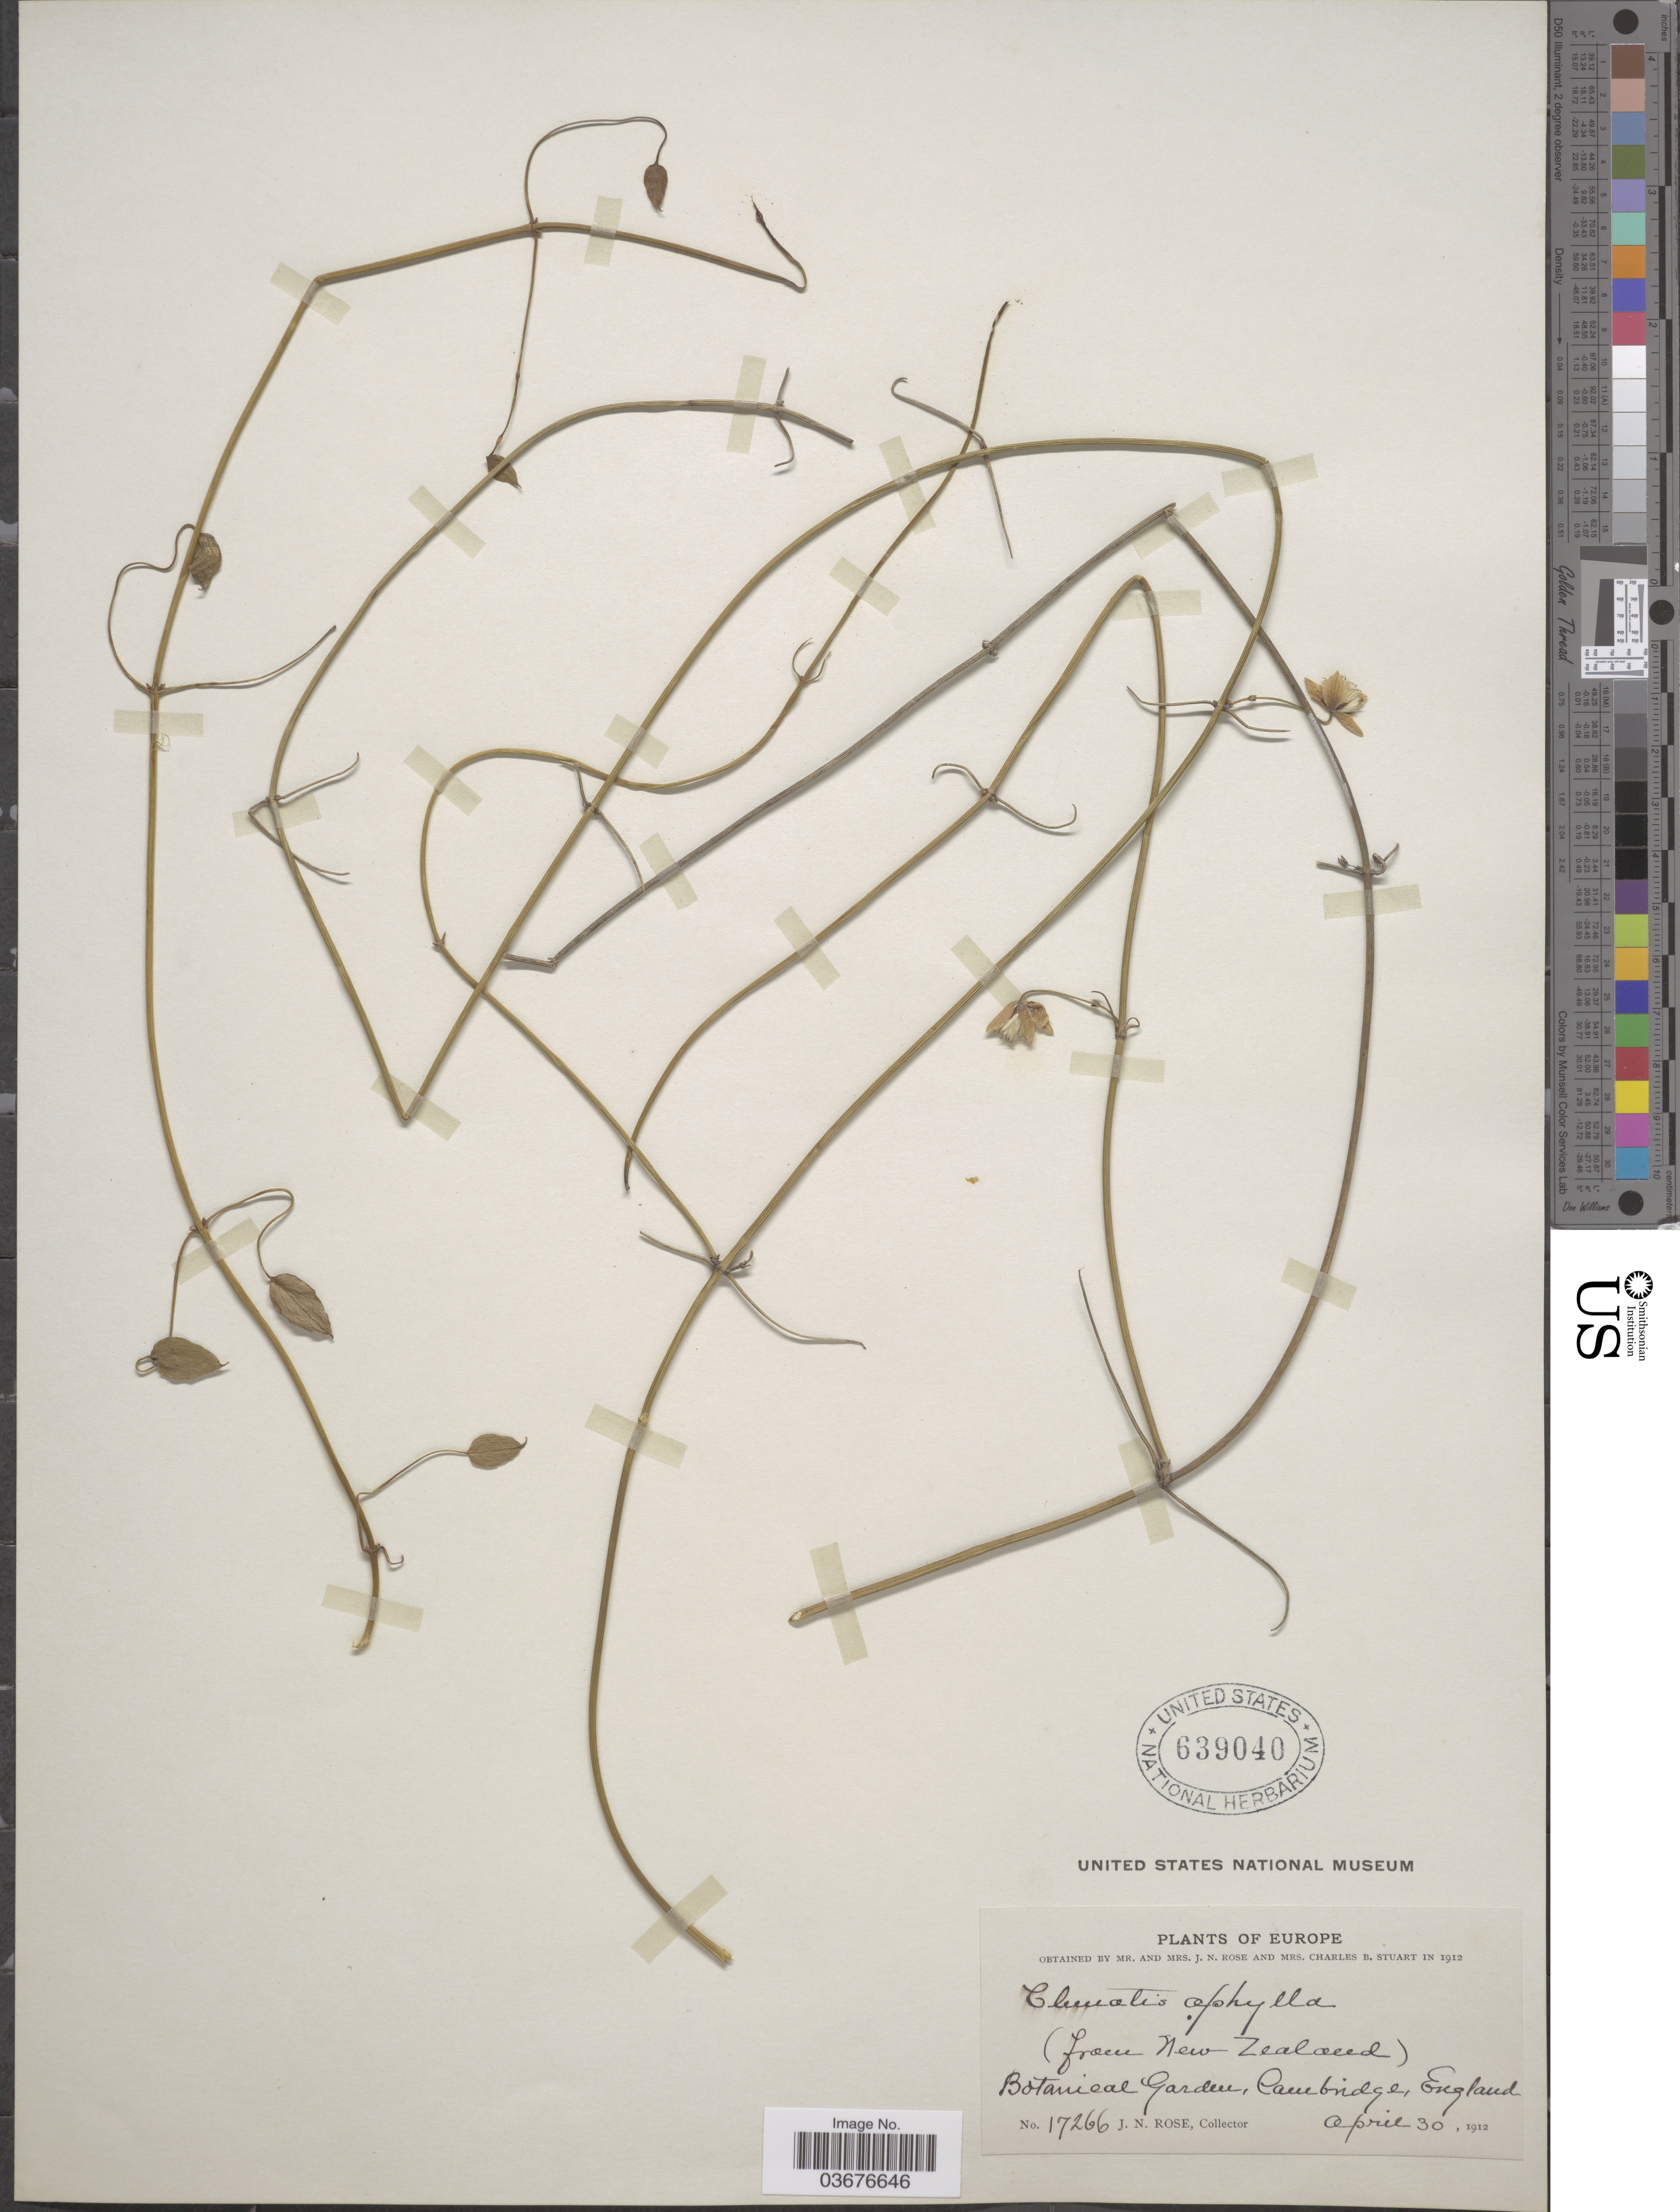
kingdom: Plantae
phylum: Tracheophyta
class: Magnoliopsida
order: Ranunculales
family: Ranunculaceae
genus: Clematis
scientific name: Clematis aphylla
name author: Colenso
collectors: J. N. Rose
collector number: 17266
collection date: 1912-04-30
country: United Kingdom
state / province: England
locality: Botanical Garden, Cambridge.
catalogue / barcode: US 639040